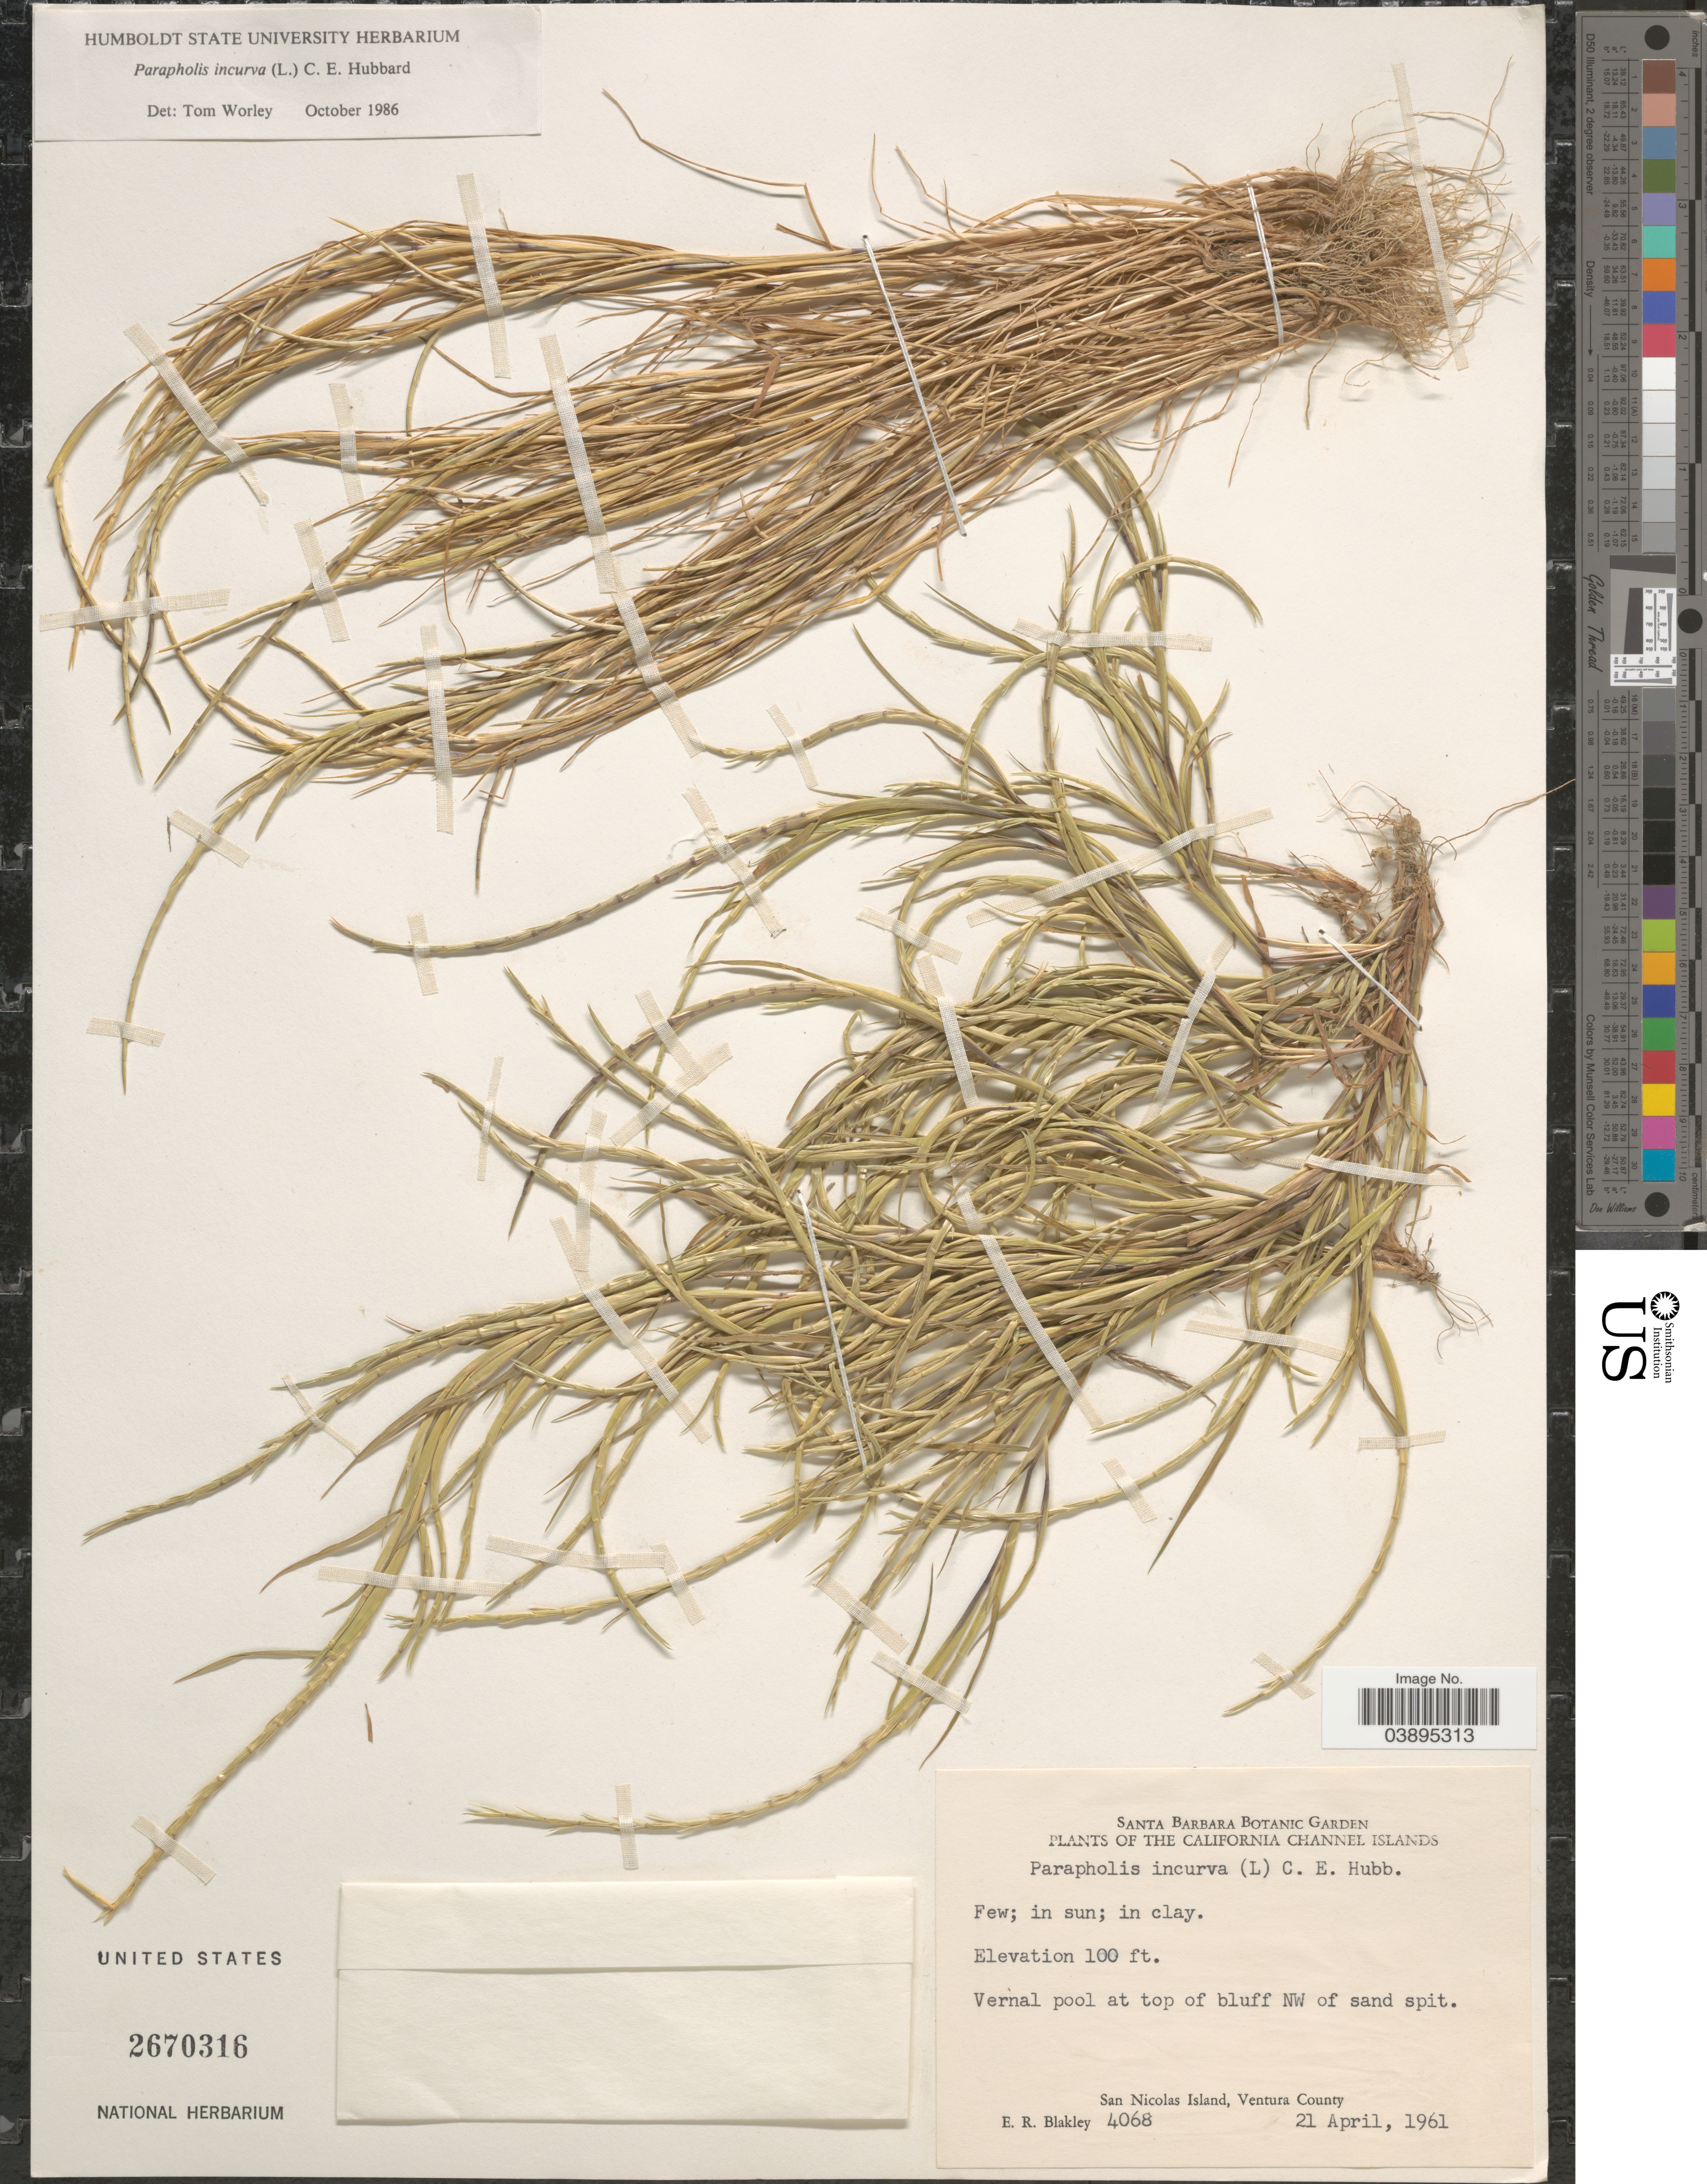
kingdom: Plantae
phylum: Tracheophyta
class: Liliopsida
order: Poales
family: Poaceae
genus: Parapholis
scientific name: Parapholis incurva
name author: (L.) C.E. Hubb.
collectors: E. R. Blakley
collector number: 4068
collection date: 1961-04-21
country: United States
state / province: California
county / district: Ventura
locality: The California Channel Islands. At top of bluff NW of sand pit. San Nicolas Island, Ventura County.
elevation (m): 30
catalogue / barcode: US 2670316